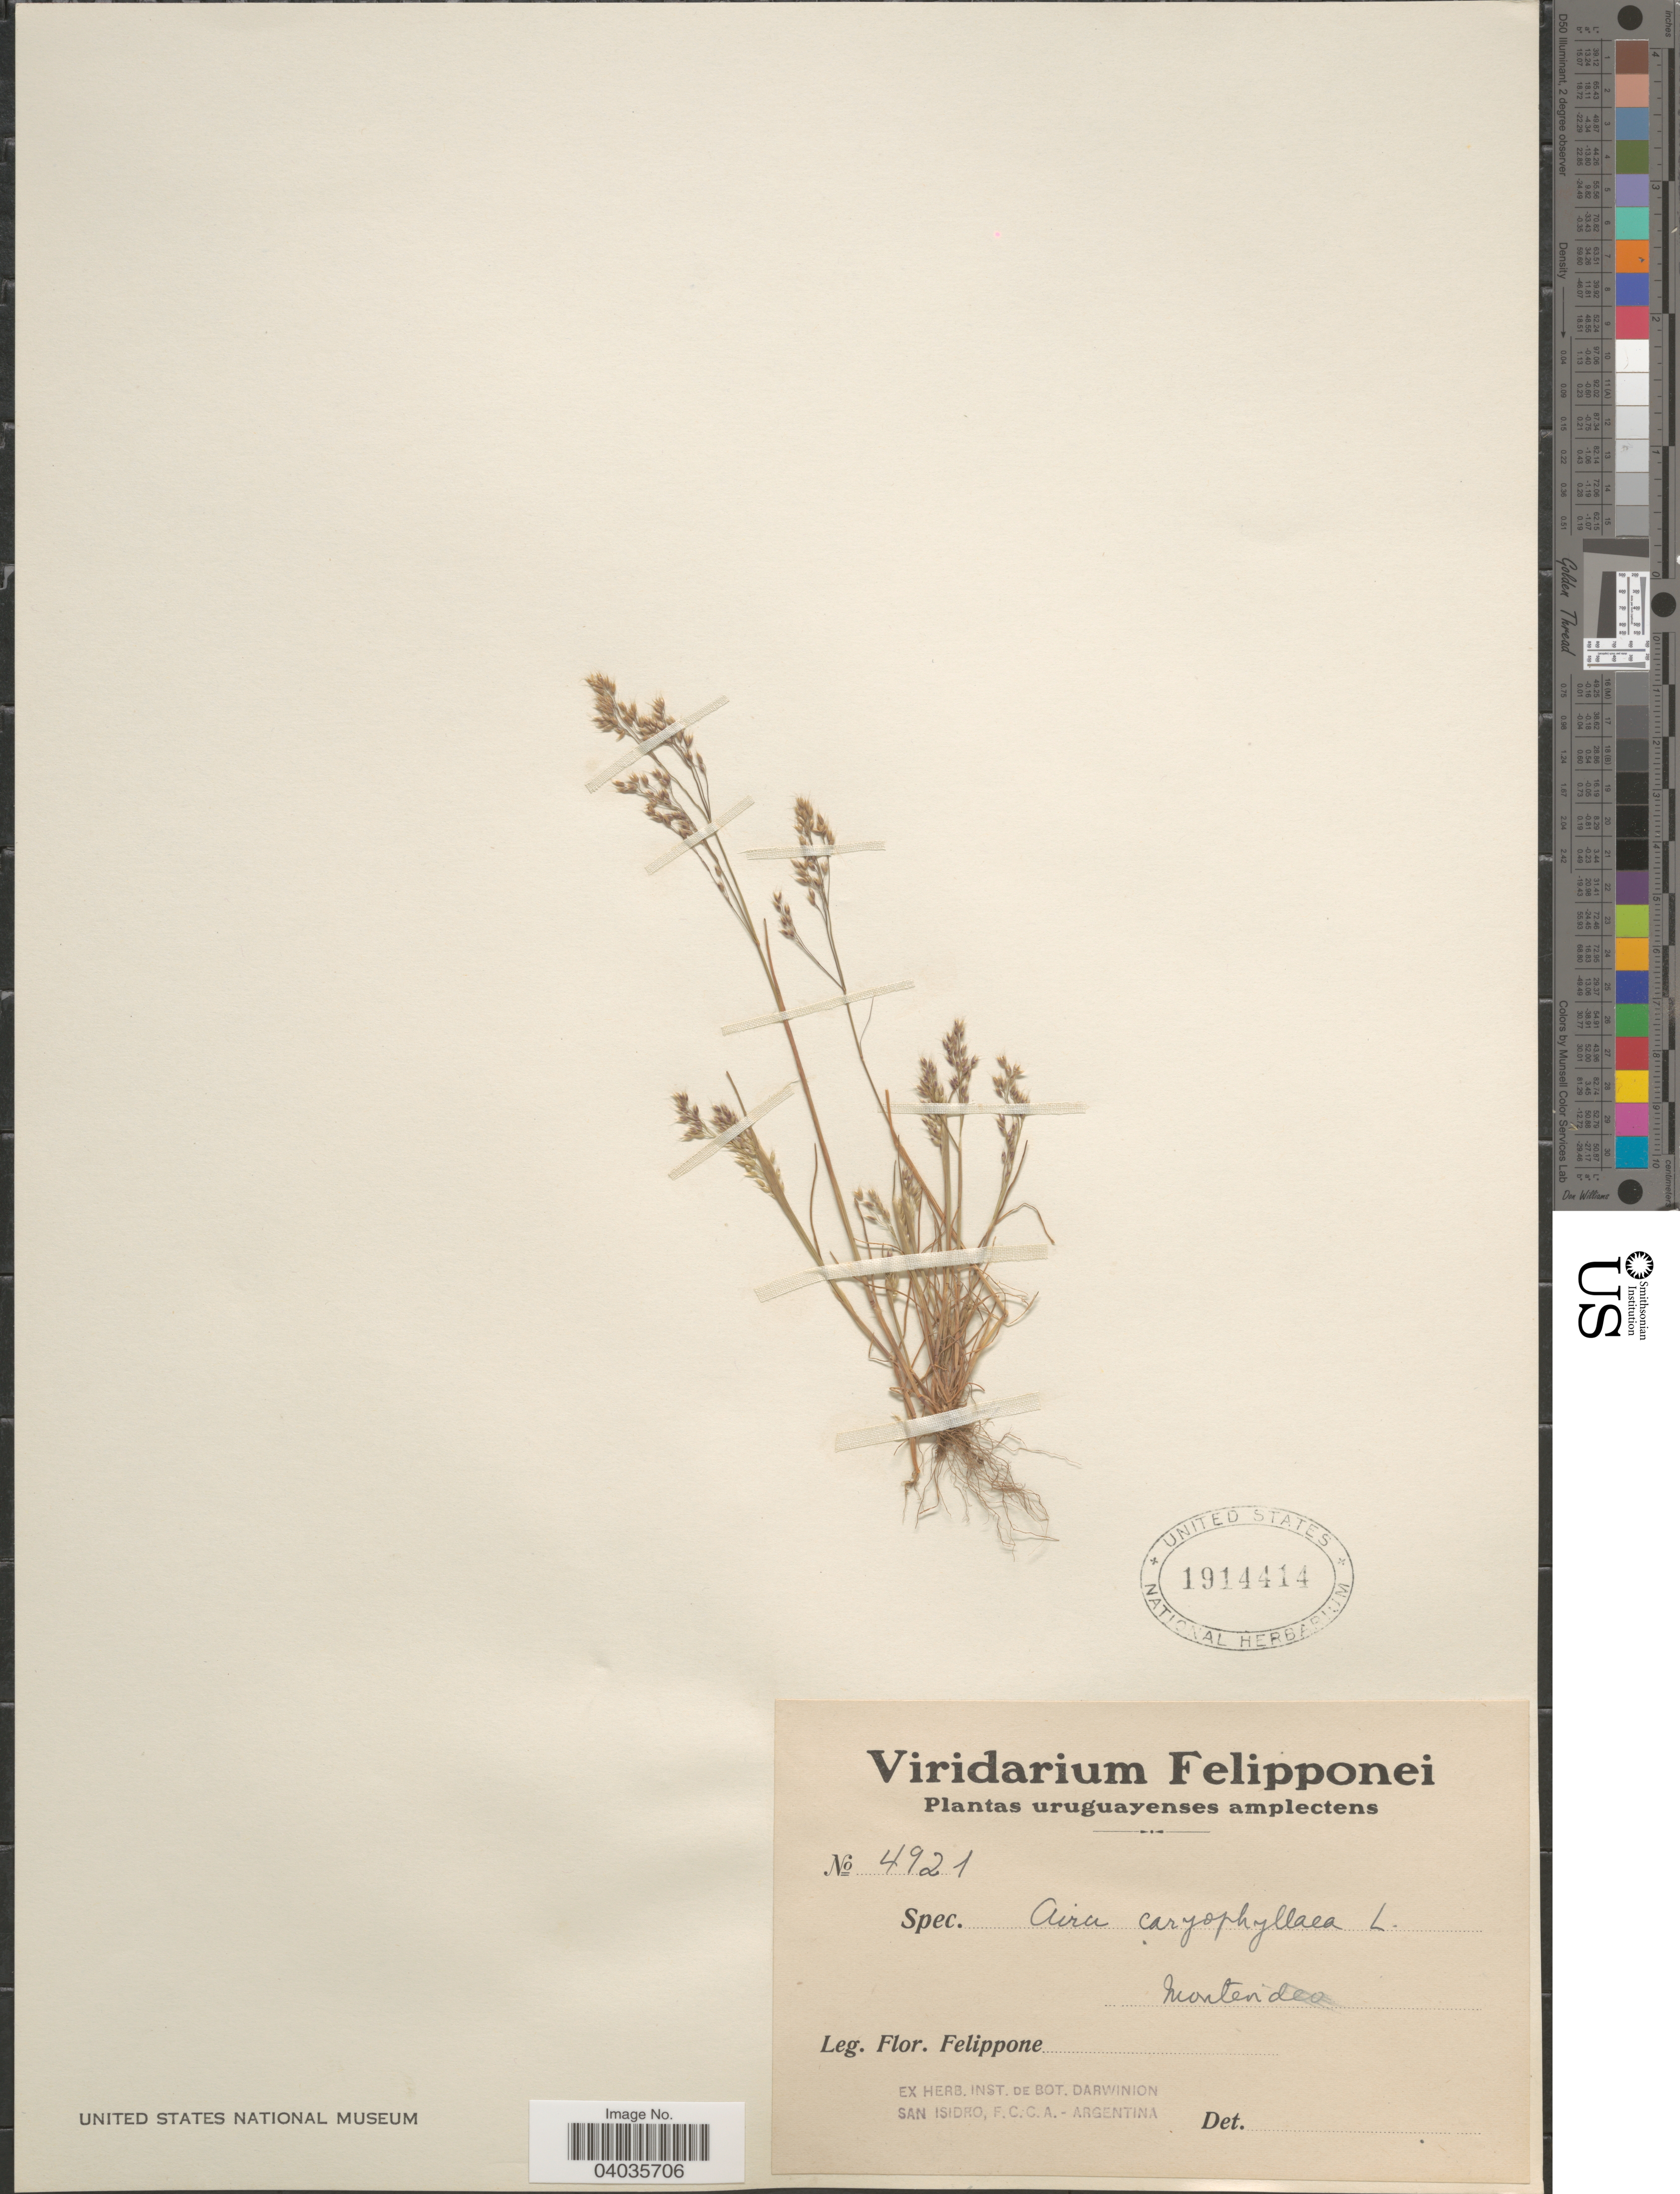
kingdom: Plantae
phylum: Tracheophyta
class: Liliopsida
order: Poales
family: Poaceae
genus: Aira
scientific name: Aira caryophyllea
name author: L.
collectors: F. Felippone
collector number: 4921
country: Uruguay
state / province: Montevideo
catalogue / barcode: US 1914414